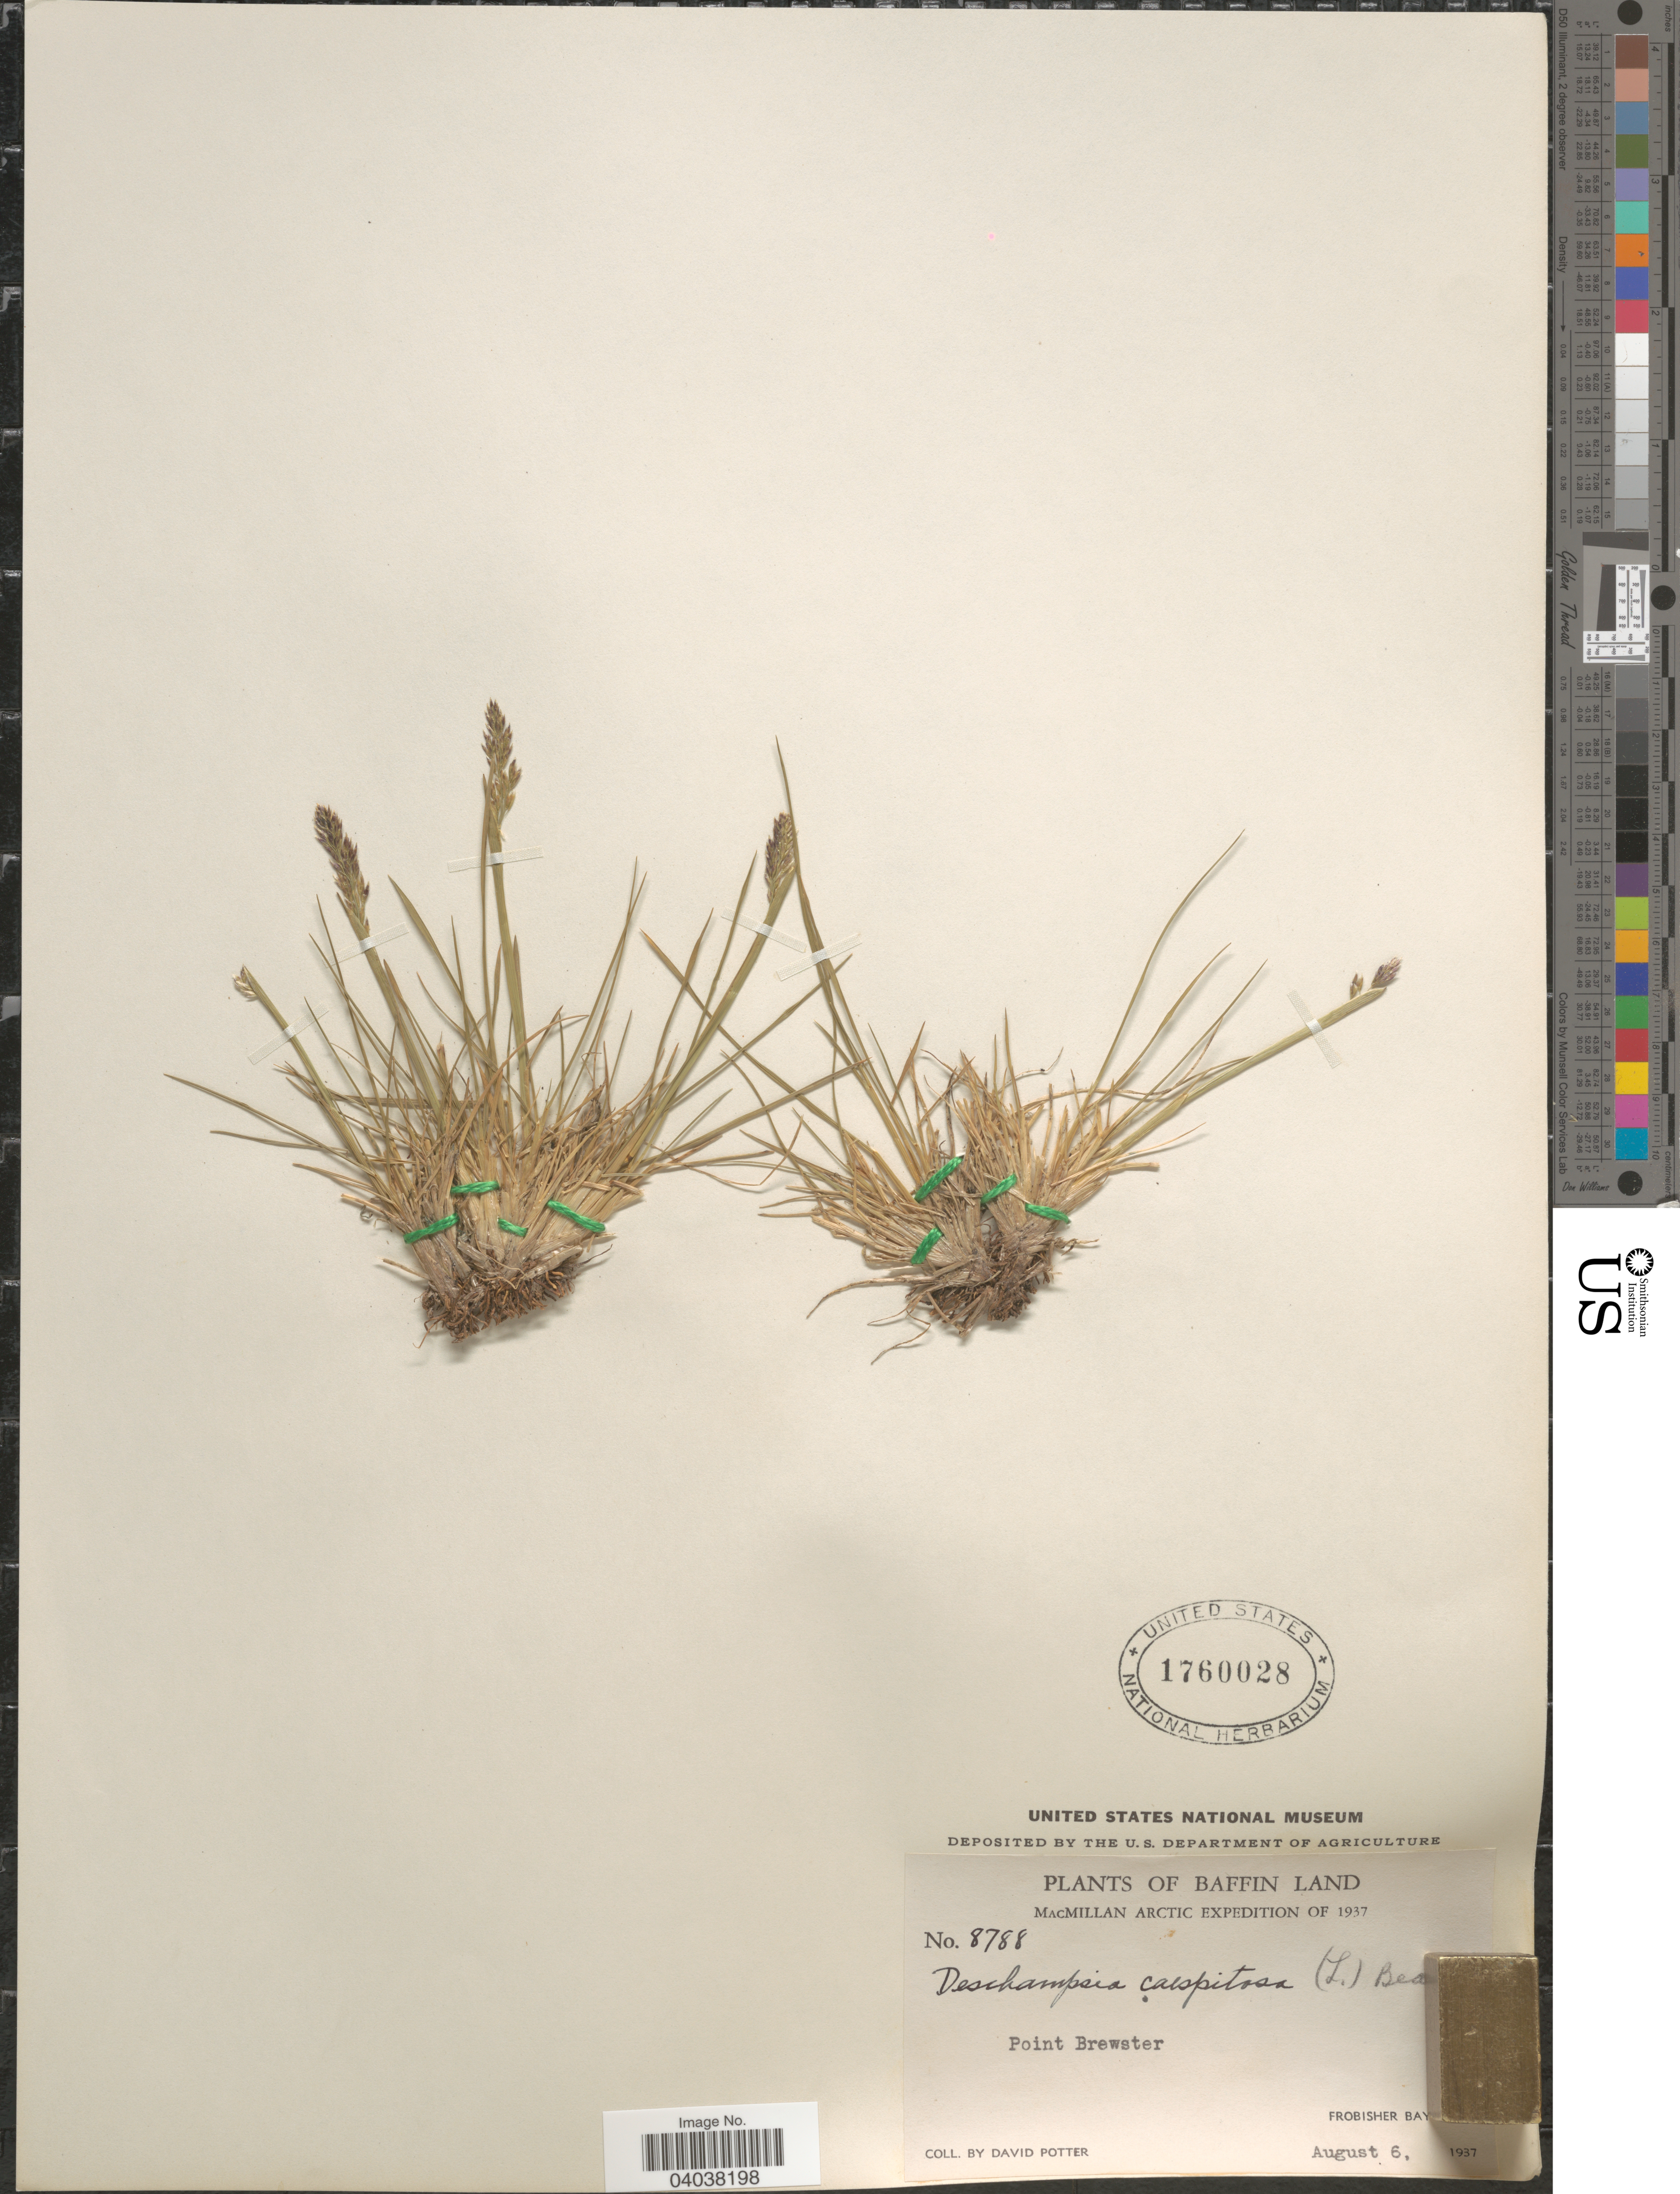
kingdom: Plantae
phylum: Tracheophyta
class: Liliopsida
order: Poales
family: Poaceae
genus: Deschampsia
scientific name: Deschampsia cespitosa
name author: (L.) P. Beauv.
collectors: D. Potter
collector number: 8788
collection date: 1937-08-06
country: Canada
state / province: Nunavut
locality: Baffin Island. Point Brewster. Frobisher Bay.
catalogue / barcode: US 1760028